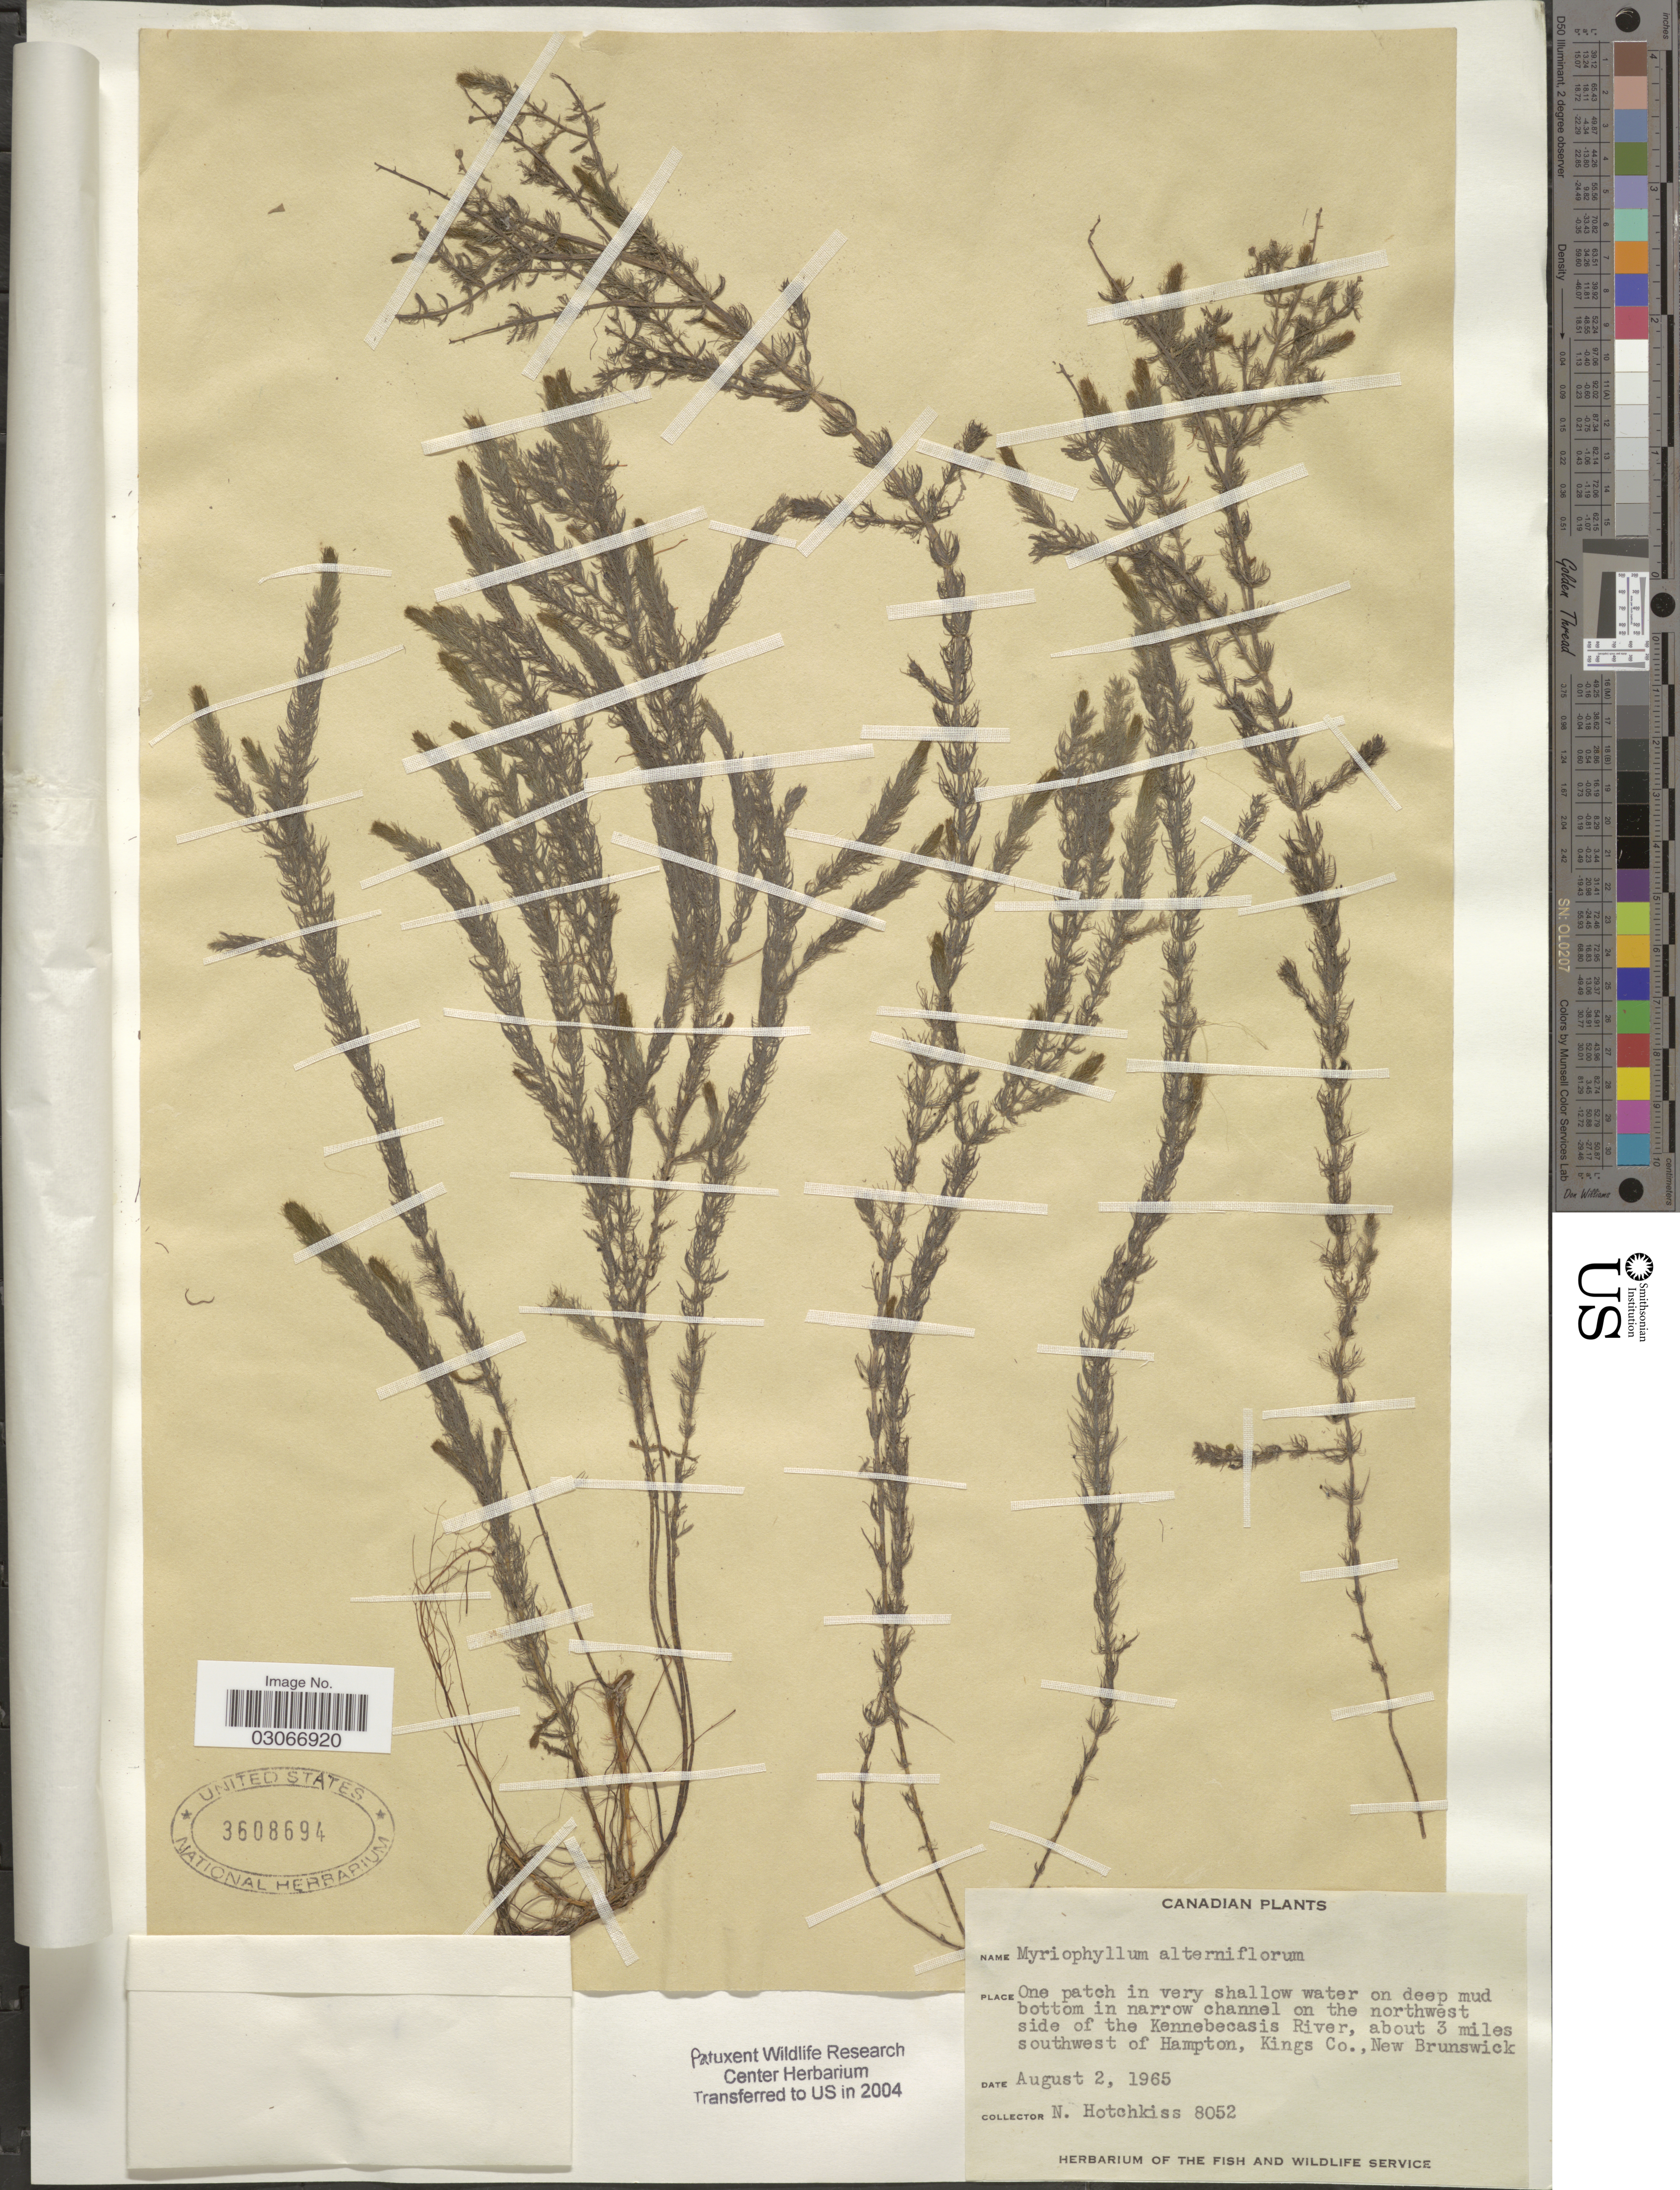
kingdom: Plantae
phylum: Tracheophyta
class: Magnoliopsida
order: Saxifragales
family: Haloragaceae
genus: Myriophyllum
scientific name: Myriophyllum alterniflorum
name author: DC.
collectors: N. Hotchkiss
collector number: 8052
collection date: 1965-08-02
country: Canada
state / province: New Brunswick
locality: One patch in very shallow water on deep mud bottom in narrow channel on the northwest side of the Kennebecasis River, about 3 miles southwest of Hampton, Kings Co., New Brunswick.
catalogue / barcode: US 3608694